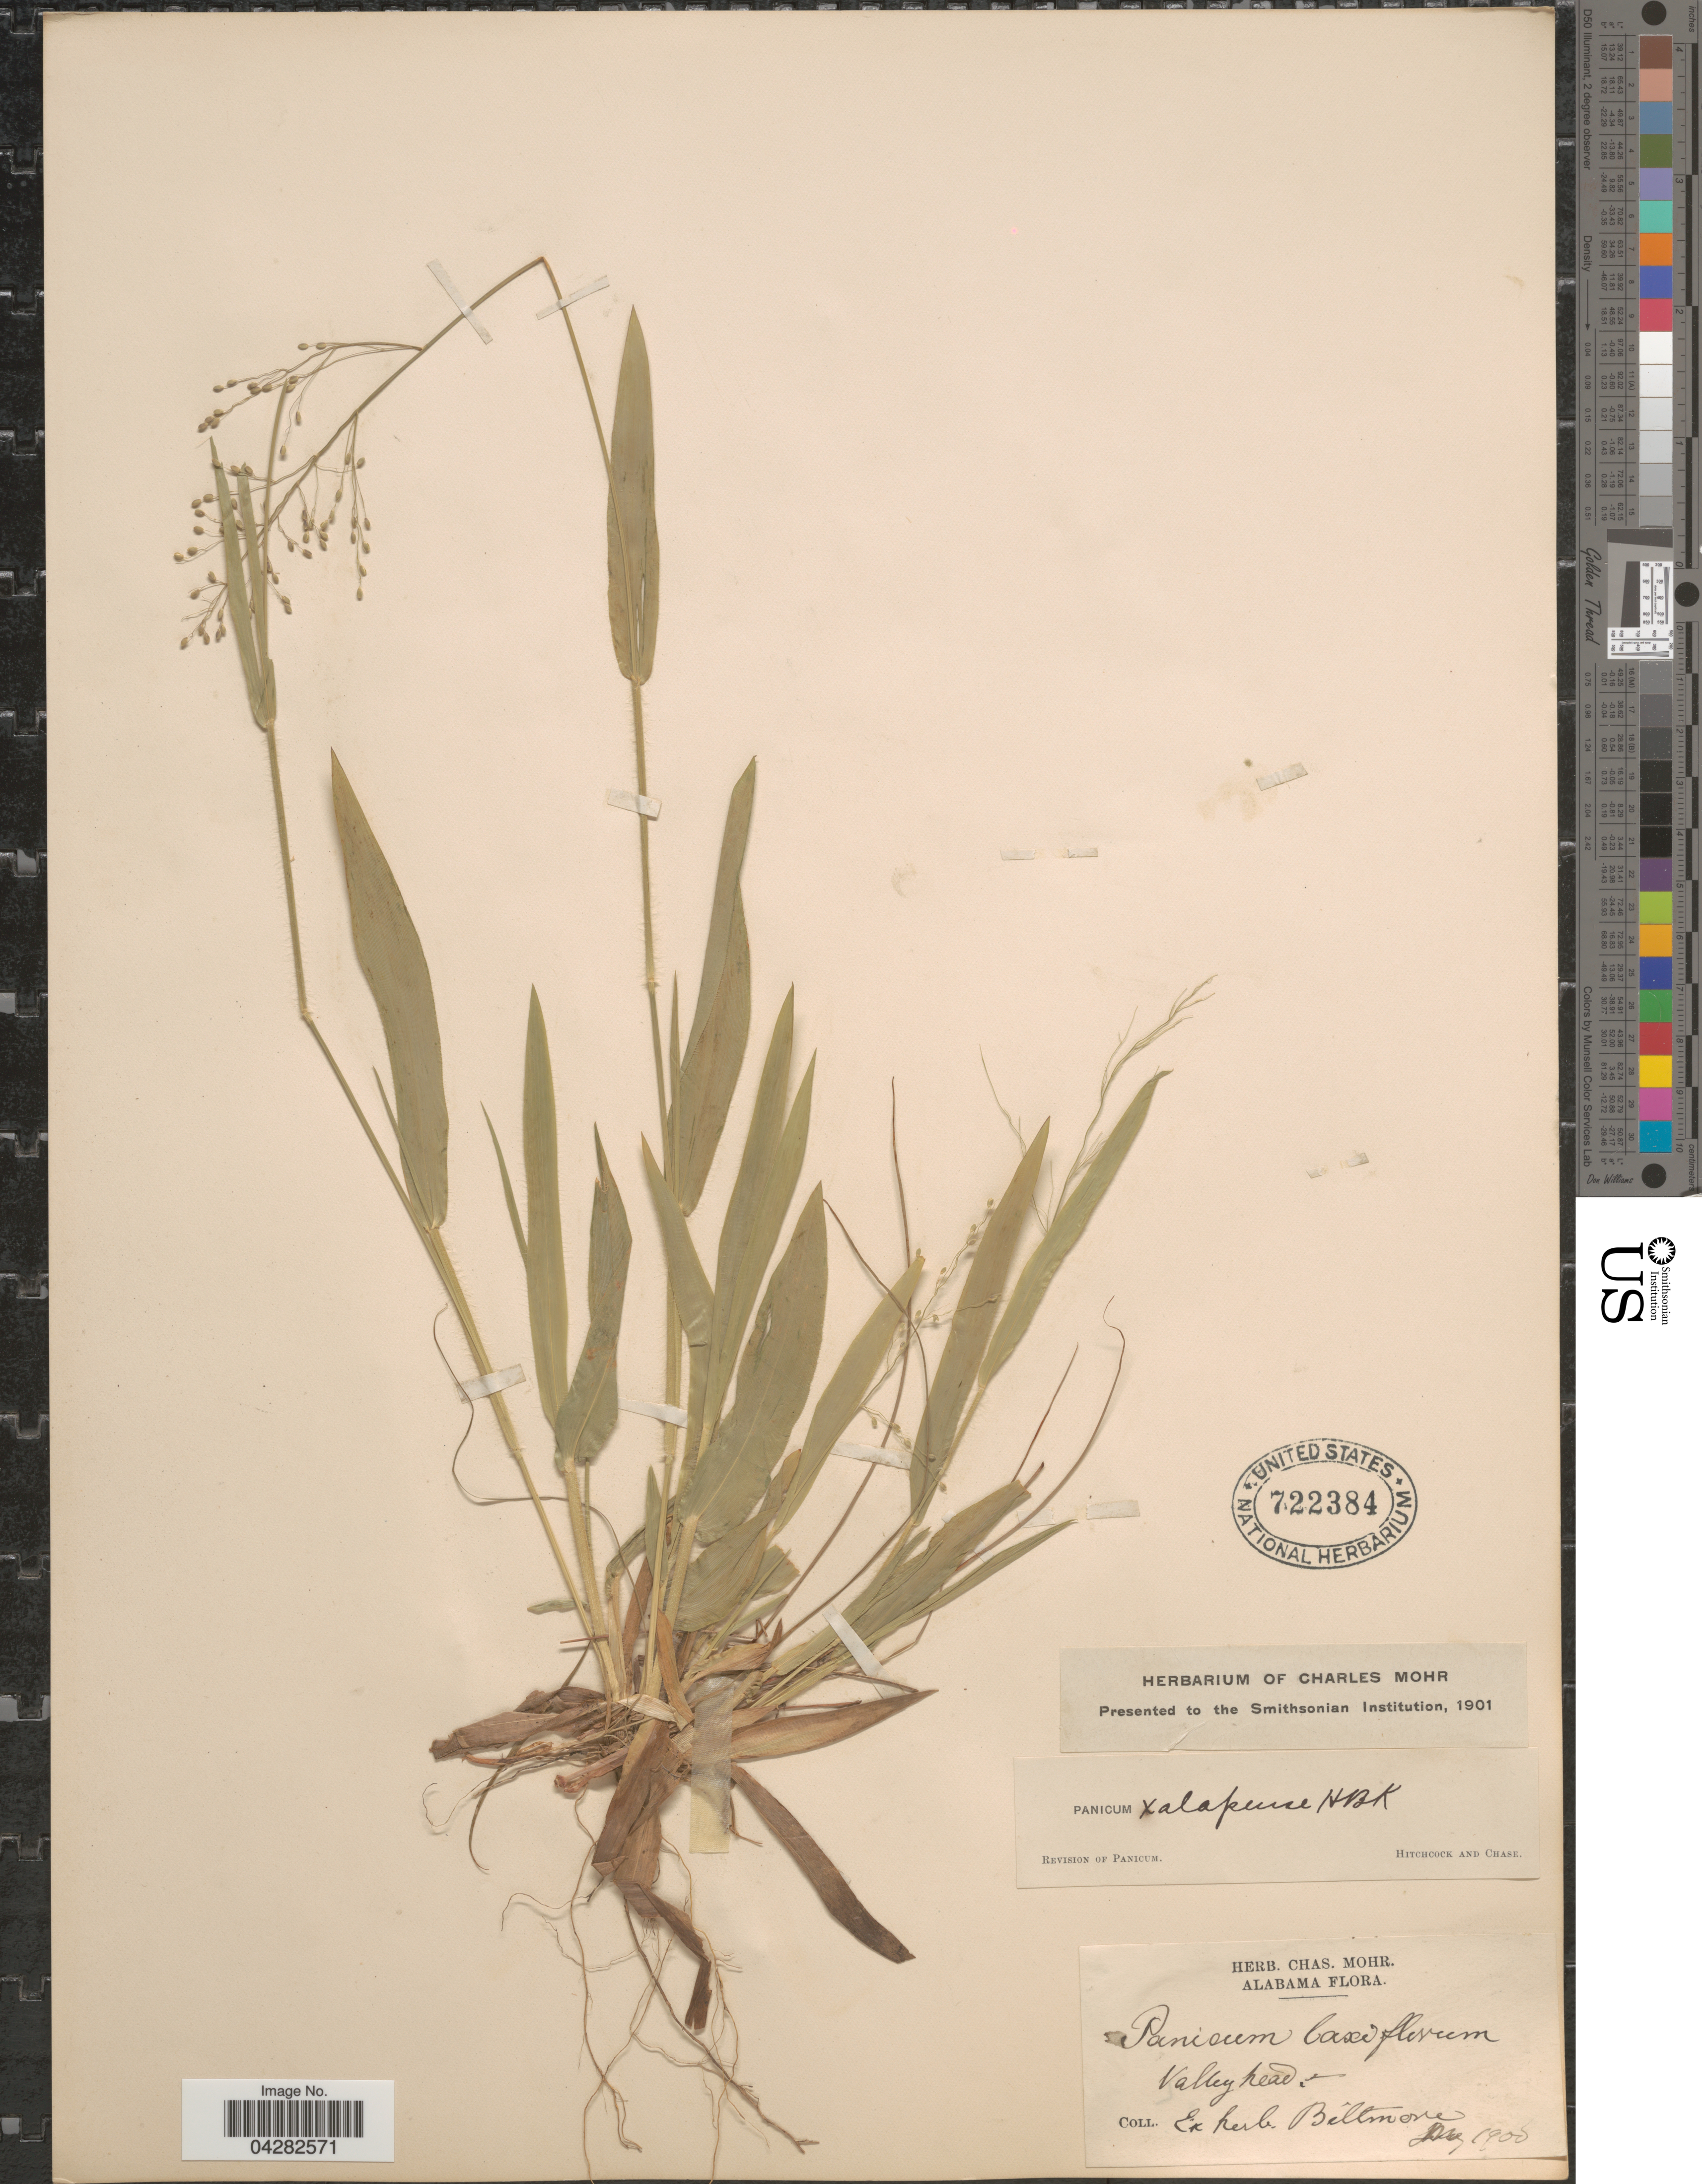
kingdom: Plantae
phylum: Tracheophyta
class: Liliopsida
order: Poales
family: Poaceae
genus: Dichanthelium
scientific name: Dichanthelium laxiflorum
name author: (Lam.) Gould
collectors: ex herb. Biltmore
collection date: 1900-07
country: United States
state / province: Alabama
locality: Valleyhead.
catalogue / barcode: US 722384